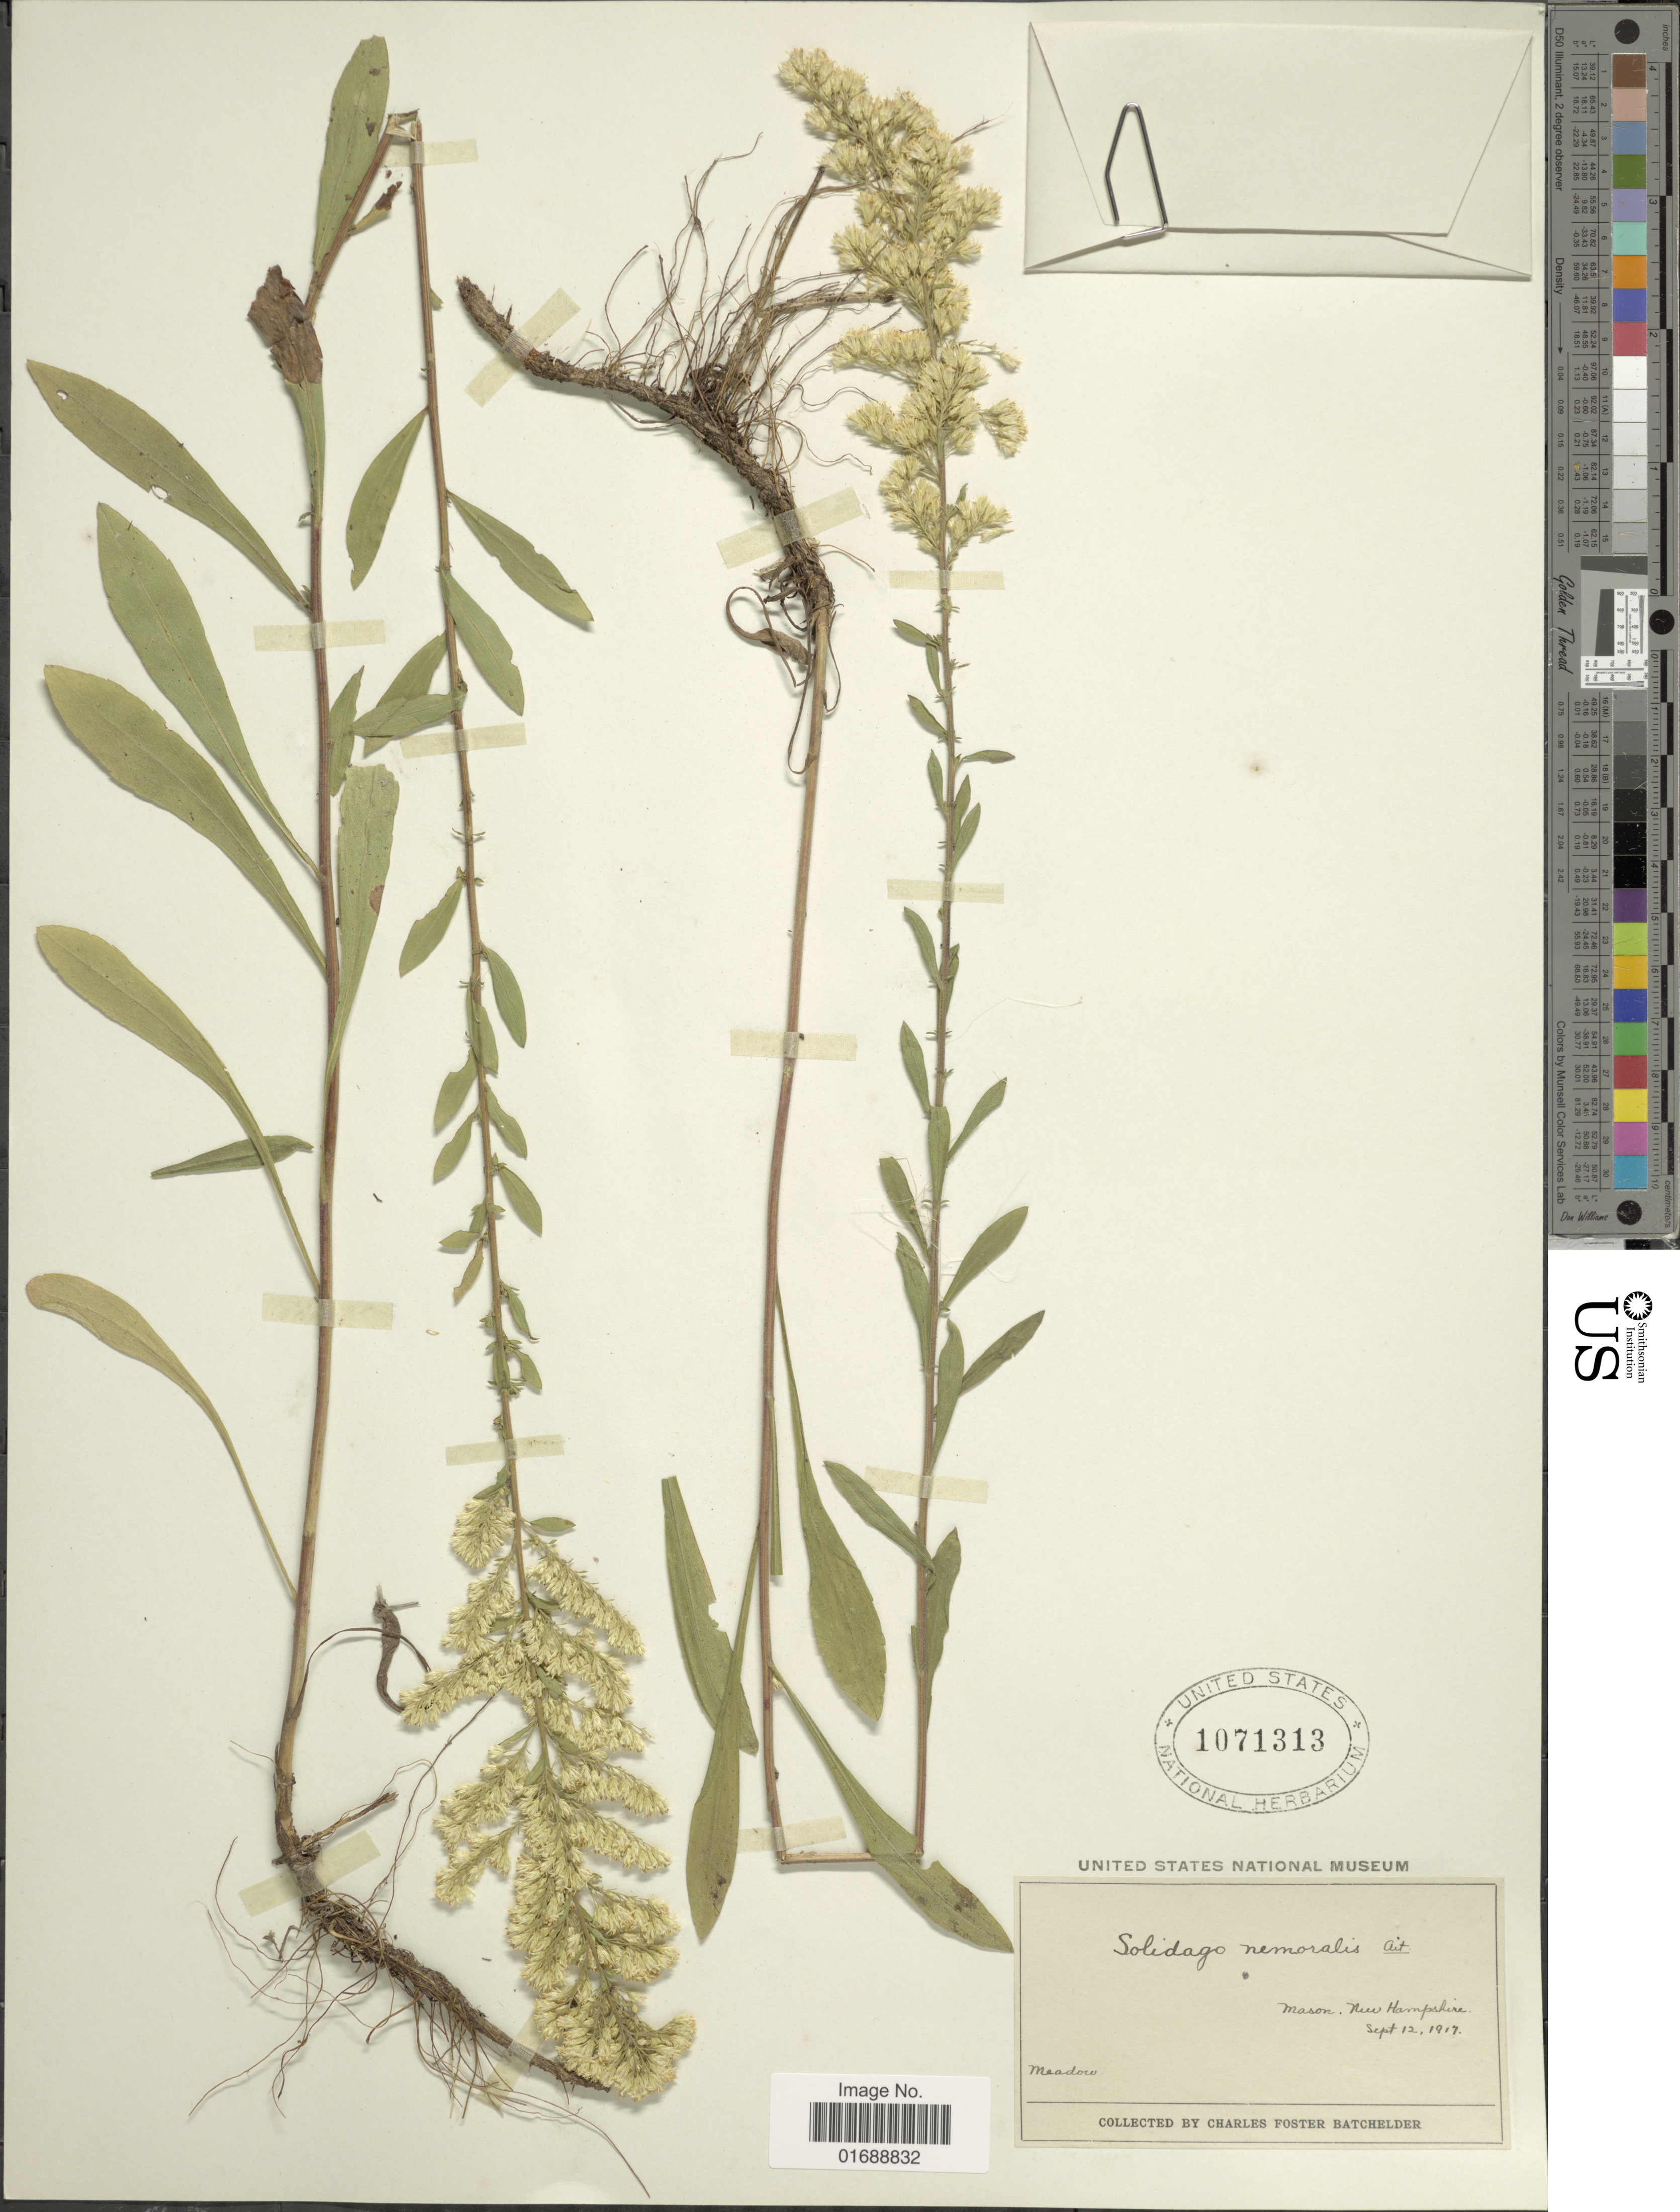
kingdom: Plantae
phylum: Tracheophyta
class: Magnoliopsida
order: Asterales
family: Asteraceae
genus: Solidago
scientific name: Solidago nemoralis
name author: Aiton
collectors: C. Batchelder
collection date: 1917-09-12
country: United States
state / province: New Hampshire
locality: Mason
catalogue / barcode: US 1071313